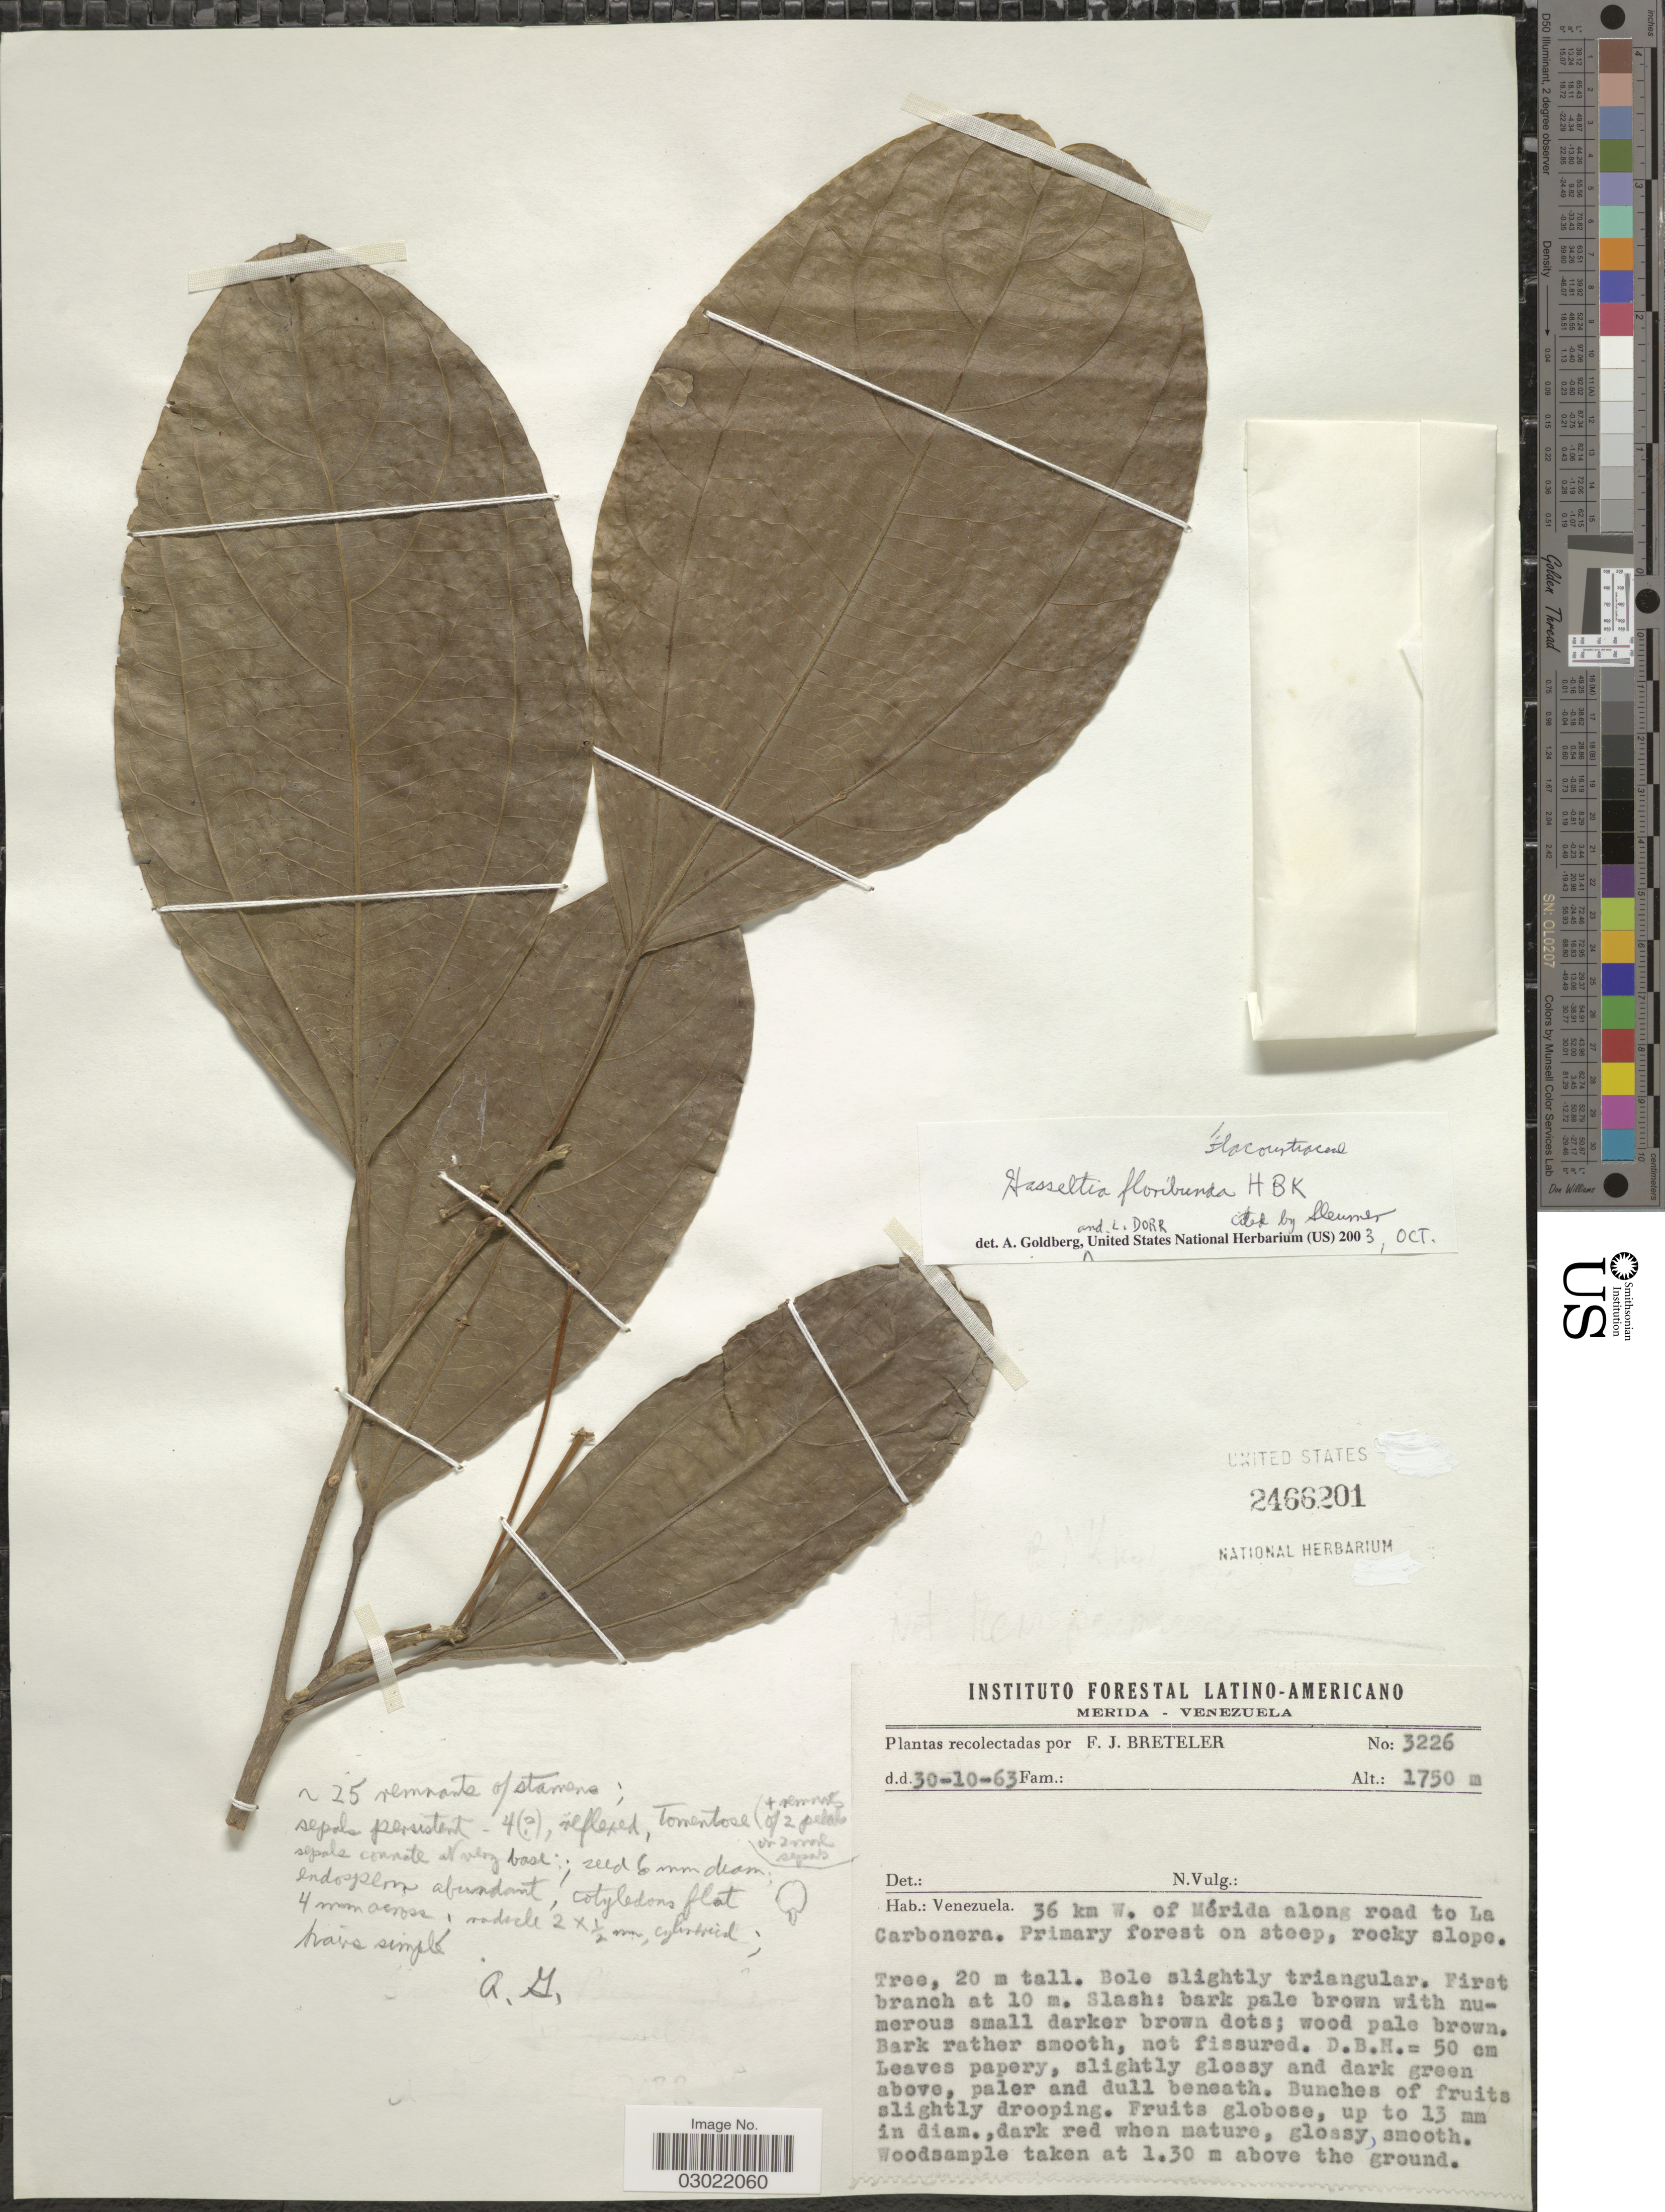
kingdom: Plantae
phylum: Tracheophyta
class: Magnoliopsida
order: Malpighiales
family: Salicaceae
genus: Hasseltia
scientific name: Hasseltia floribunda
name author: Kunth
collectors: F. J. Breteler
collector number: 3226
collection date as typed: Transcribed d/m/y: 30/10/63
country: Venezuela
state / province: Mérida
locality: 36 km W. of Mérida along road to La Carbonera. Primary forest on steep, rocky slope.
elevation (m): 1750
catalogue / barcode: US 2466201